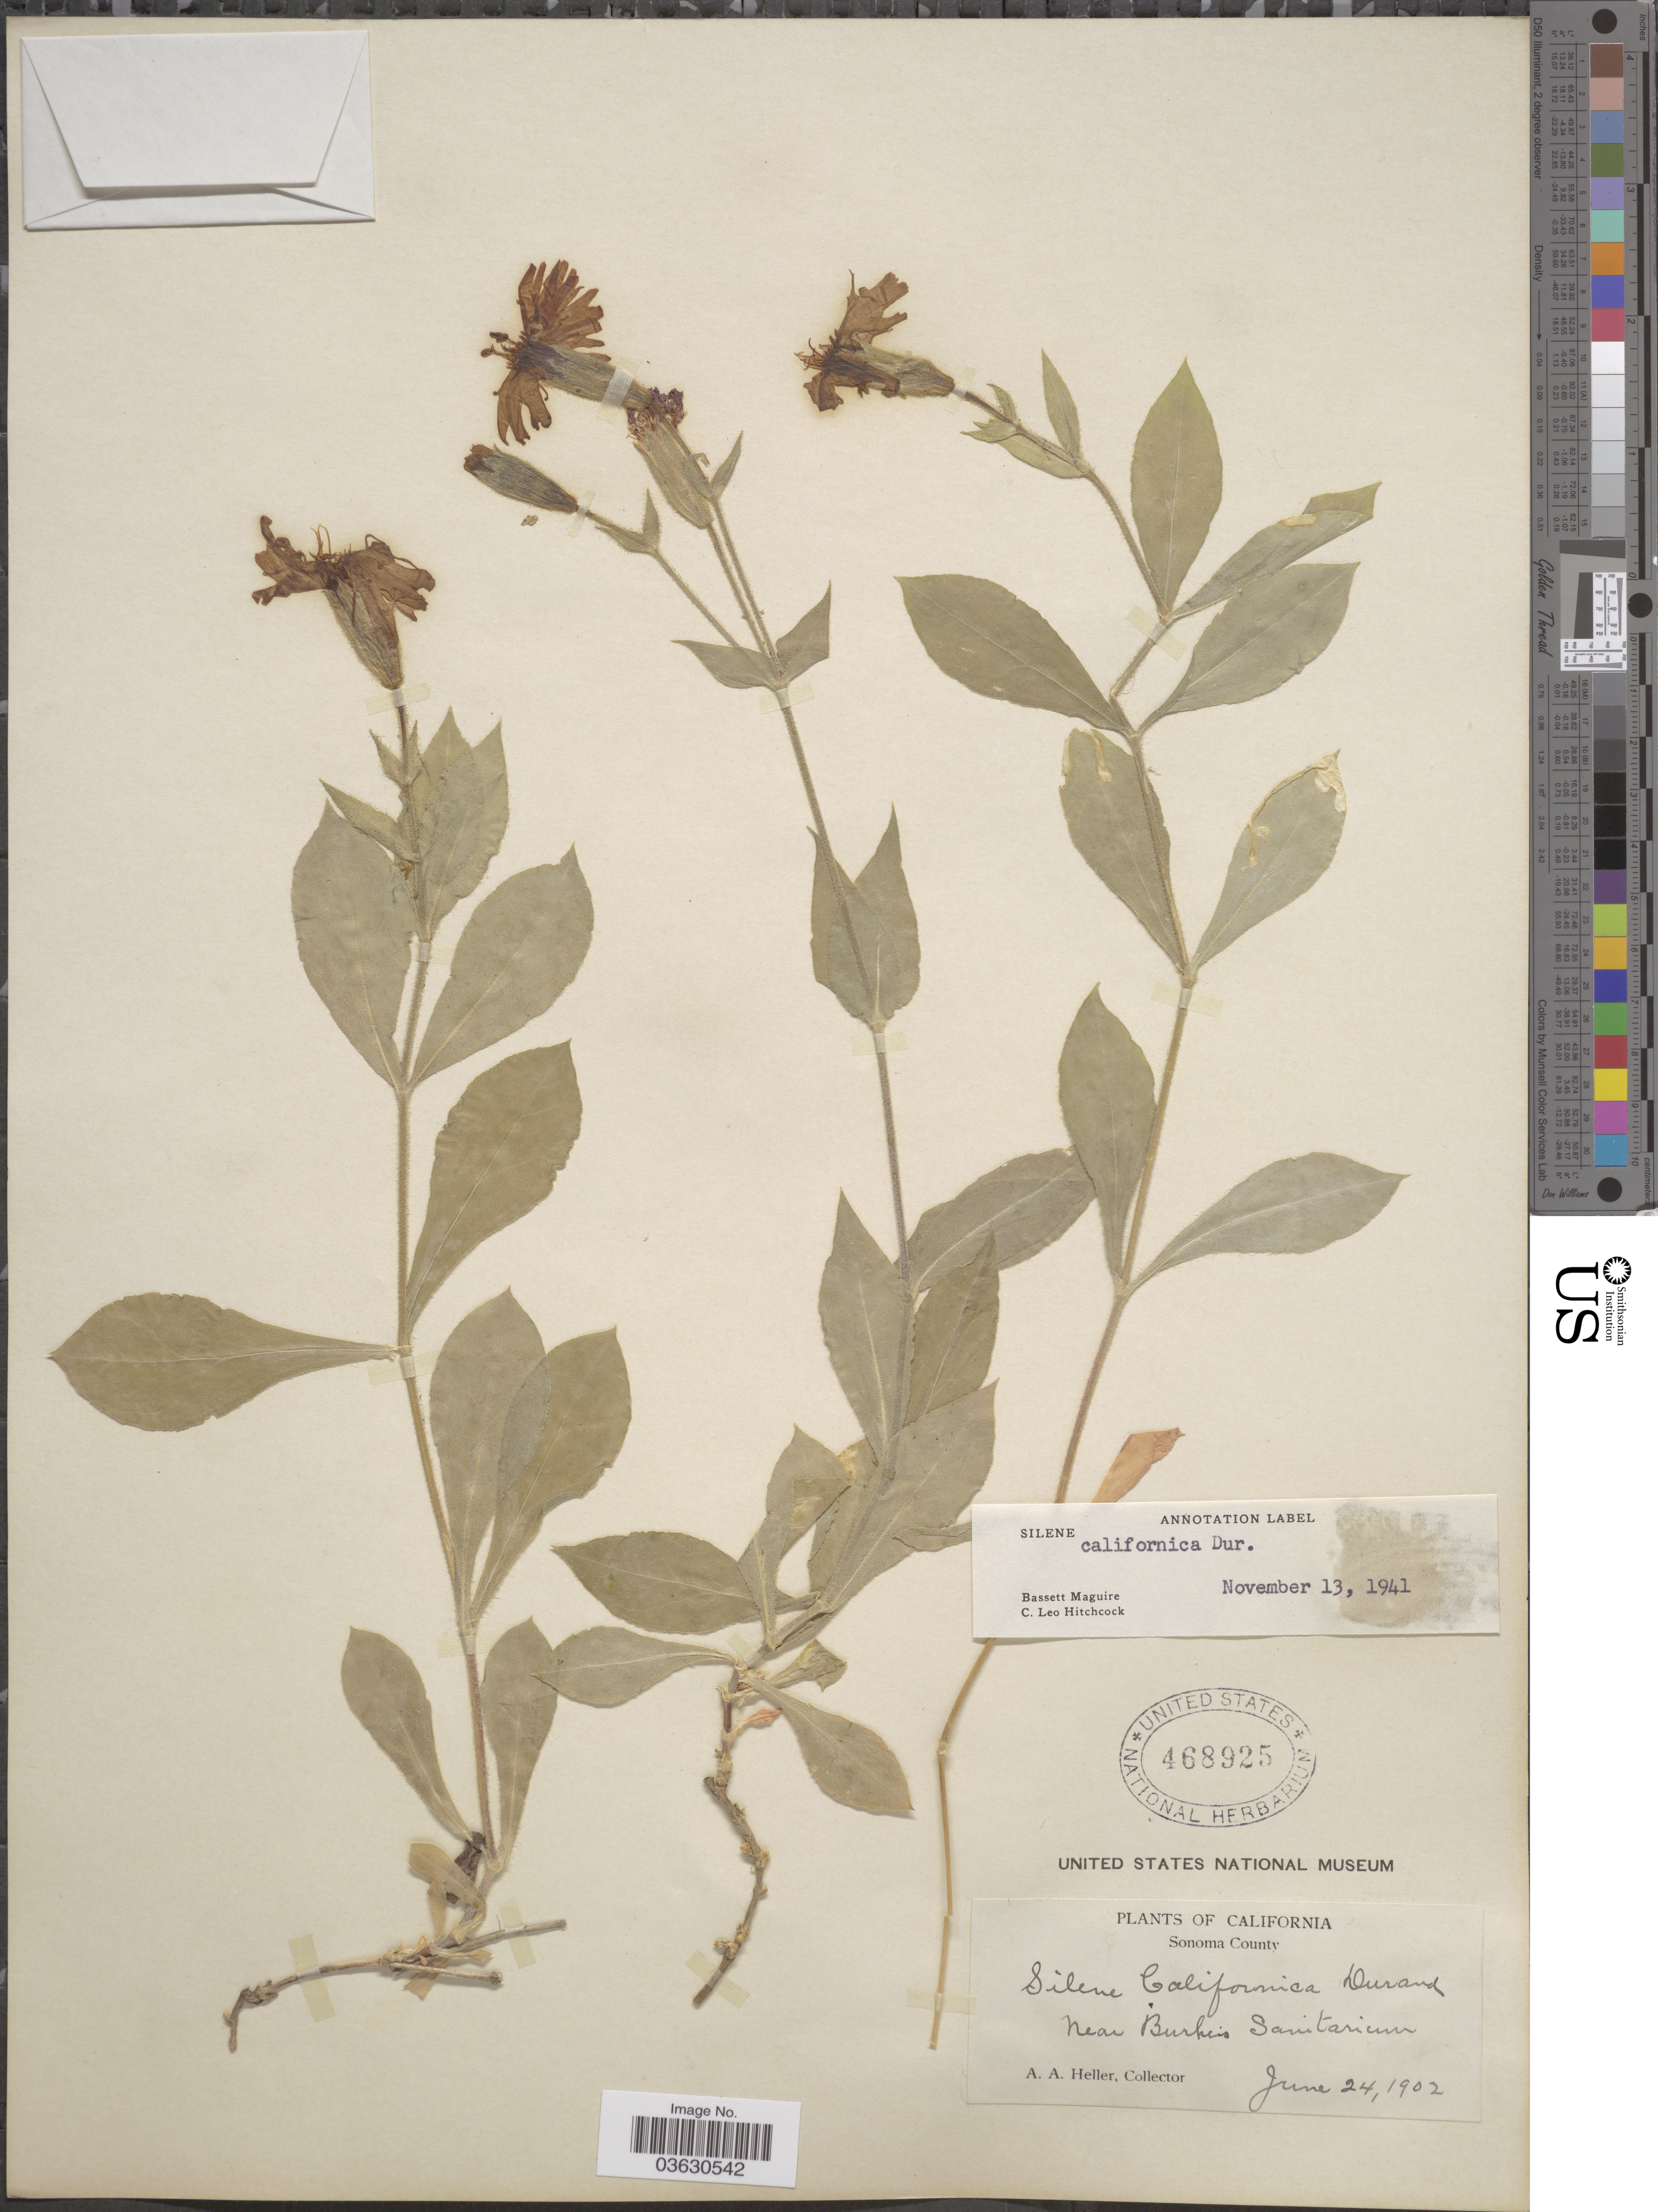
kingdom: Plantae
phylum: Tracheophyta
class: Magnoliopsida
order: Caryophyllales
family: Caryophyllaceae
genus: Silene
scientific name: Silene californica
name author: Durand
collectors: A. A. Heller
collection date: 1902-06-24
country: United States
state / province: California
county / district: Sonoma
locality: Sonoma County. Near Burke's Sanitarium.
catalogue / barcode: US 468925